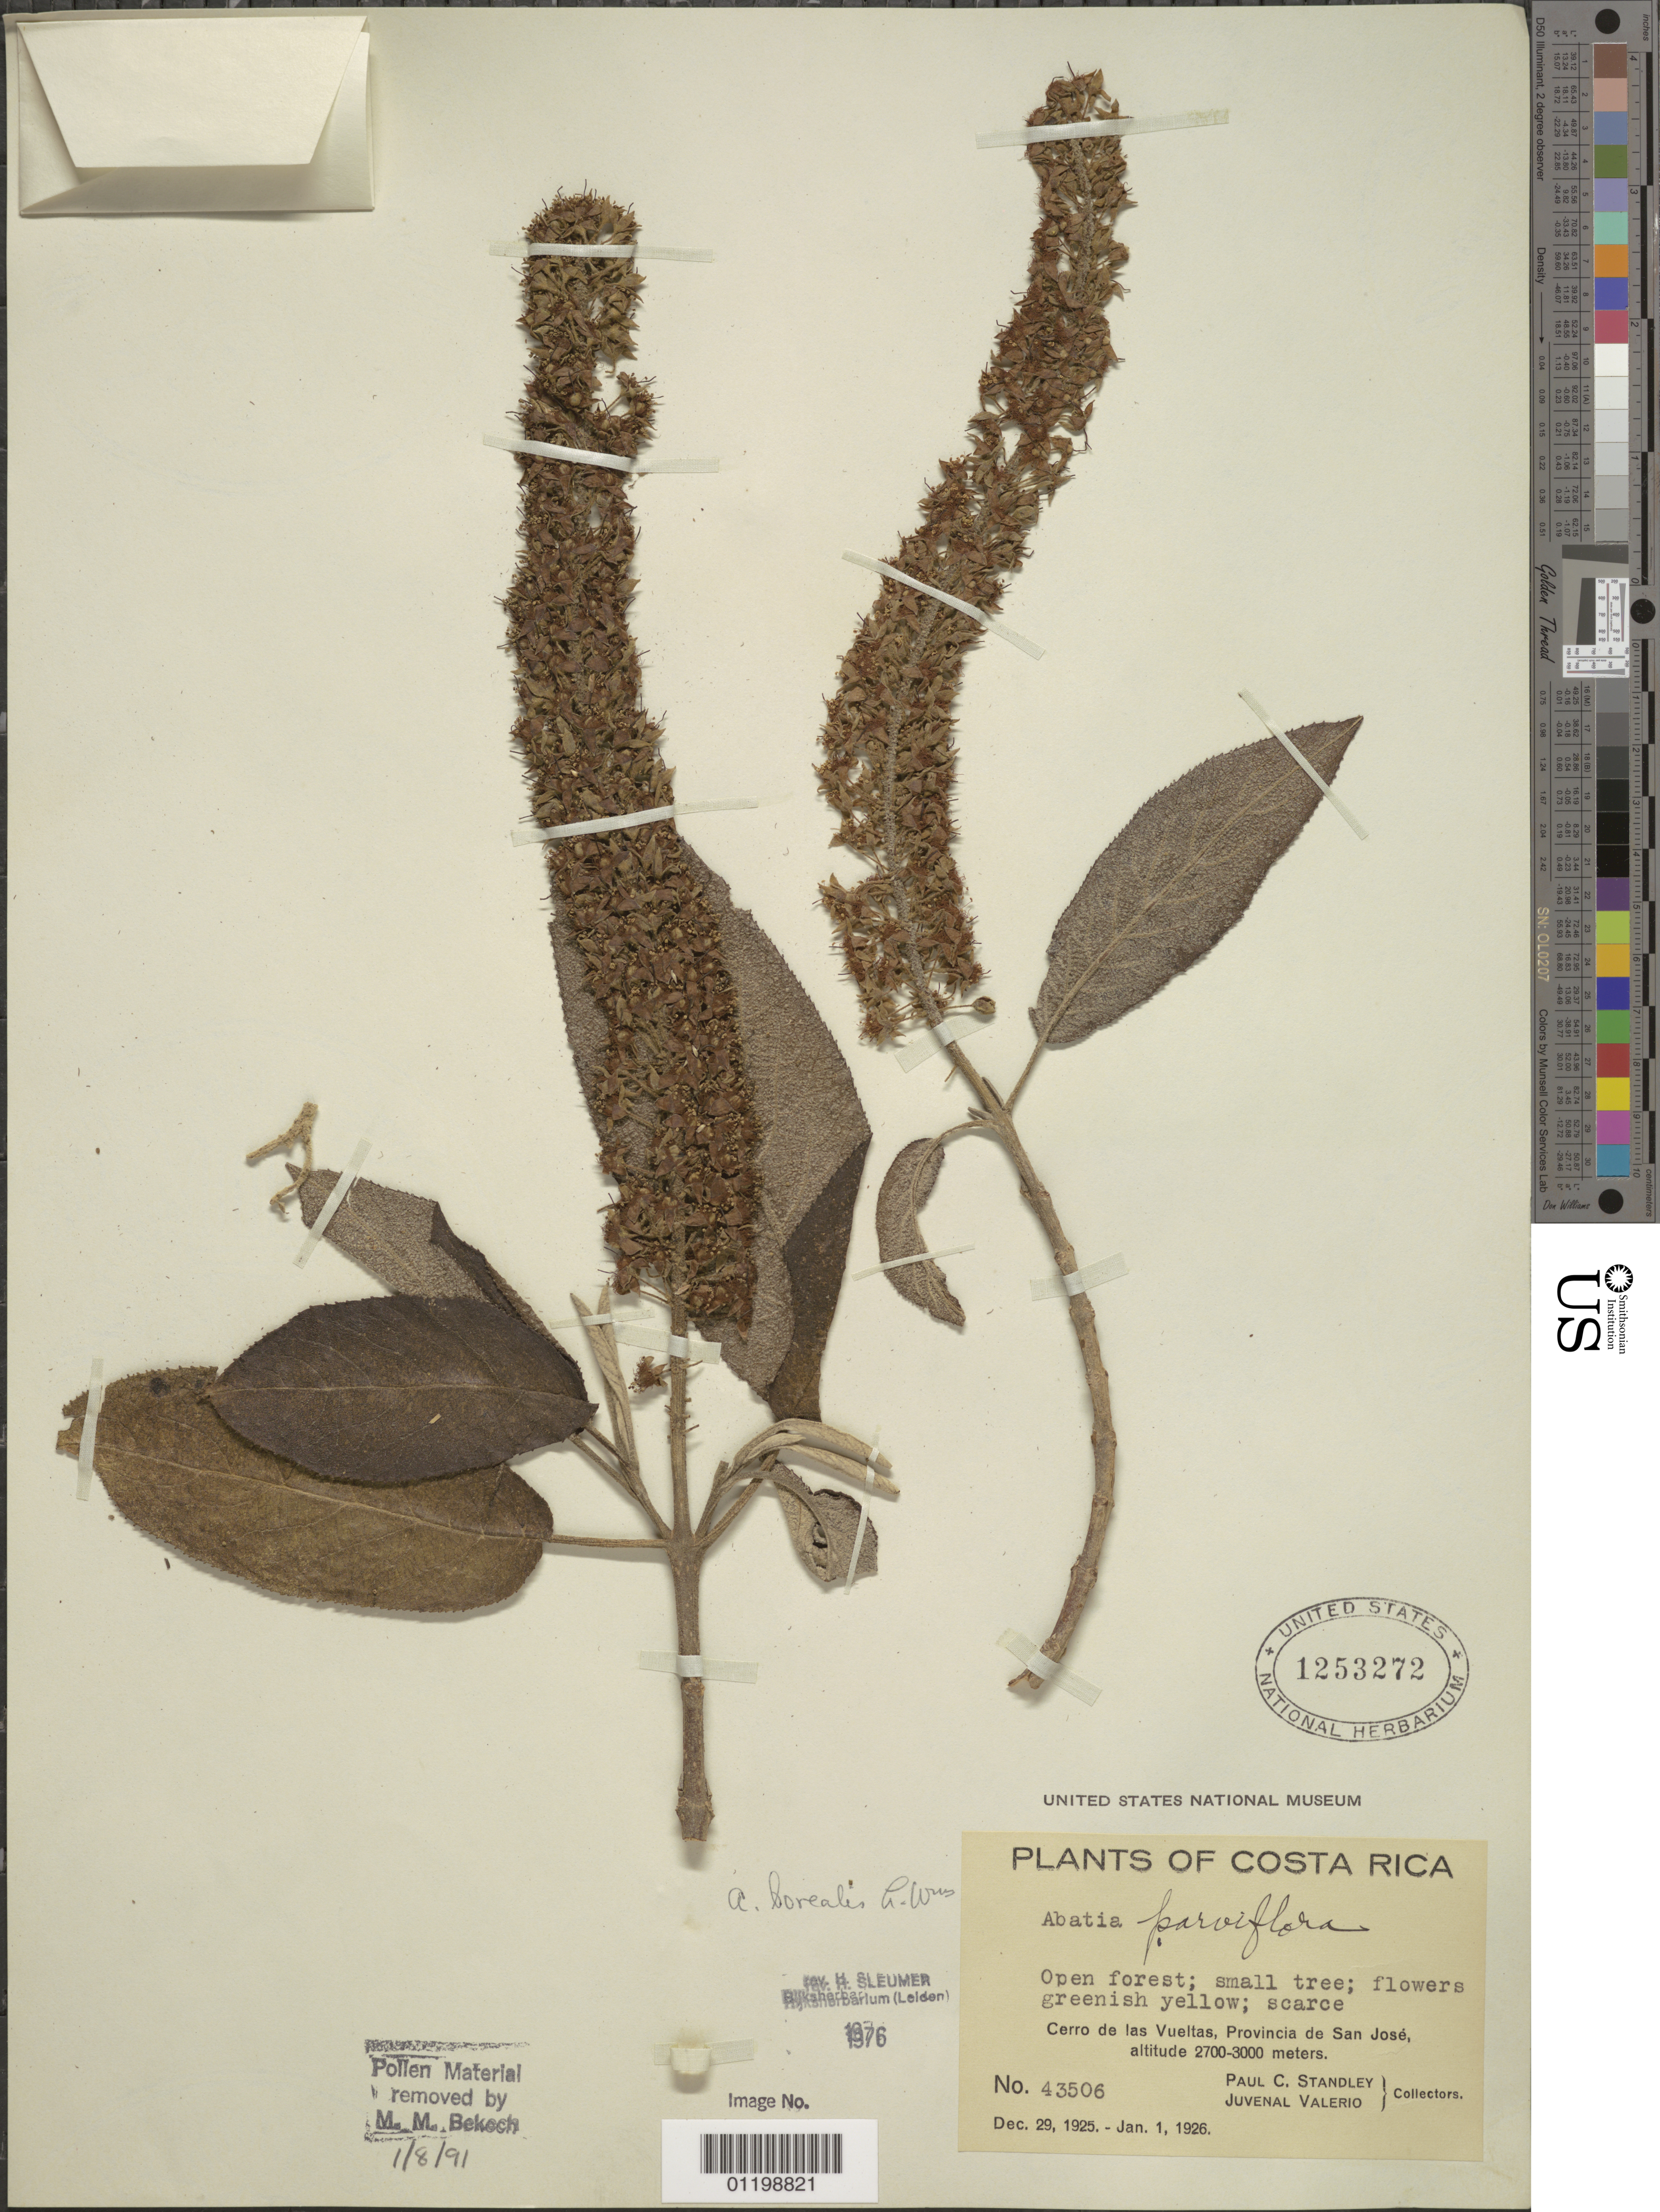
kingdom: Plantae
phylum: Tracheophyta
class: Magnoliopsida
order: Malpighiales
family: Salicaceae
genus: Abatia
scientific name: Abatia parviflora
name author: Ruiz & Pav.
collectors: P. C. Standley & J. Valerio R.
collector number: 43506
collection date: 1925-12-29/1926-01-01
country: Costa Rica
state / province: San Jose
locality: Cerro de las Vueltas.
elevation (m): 2700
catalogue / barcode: US 1253272